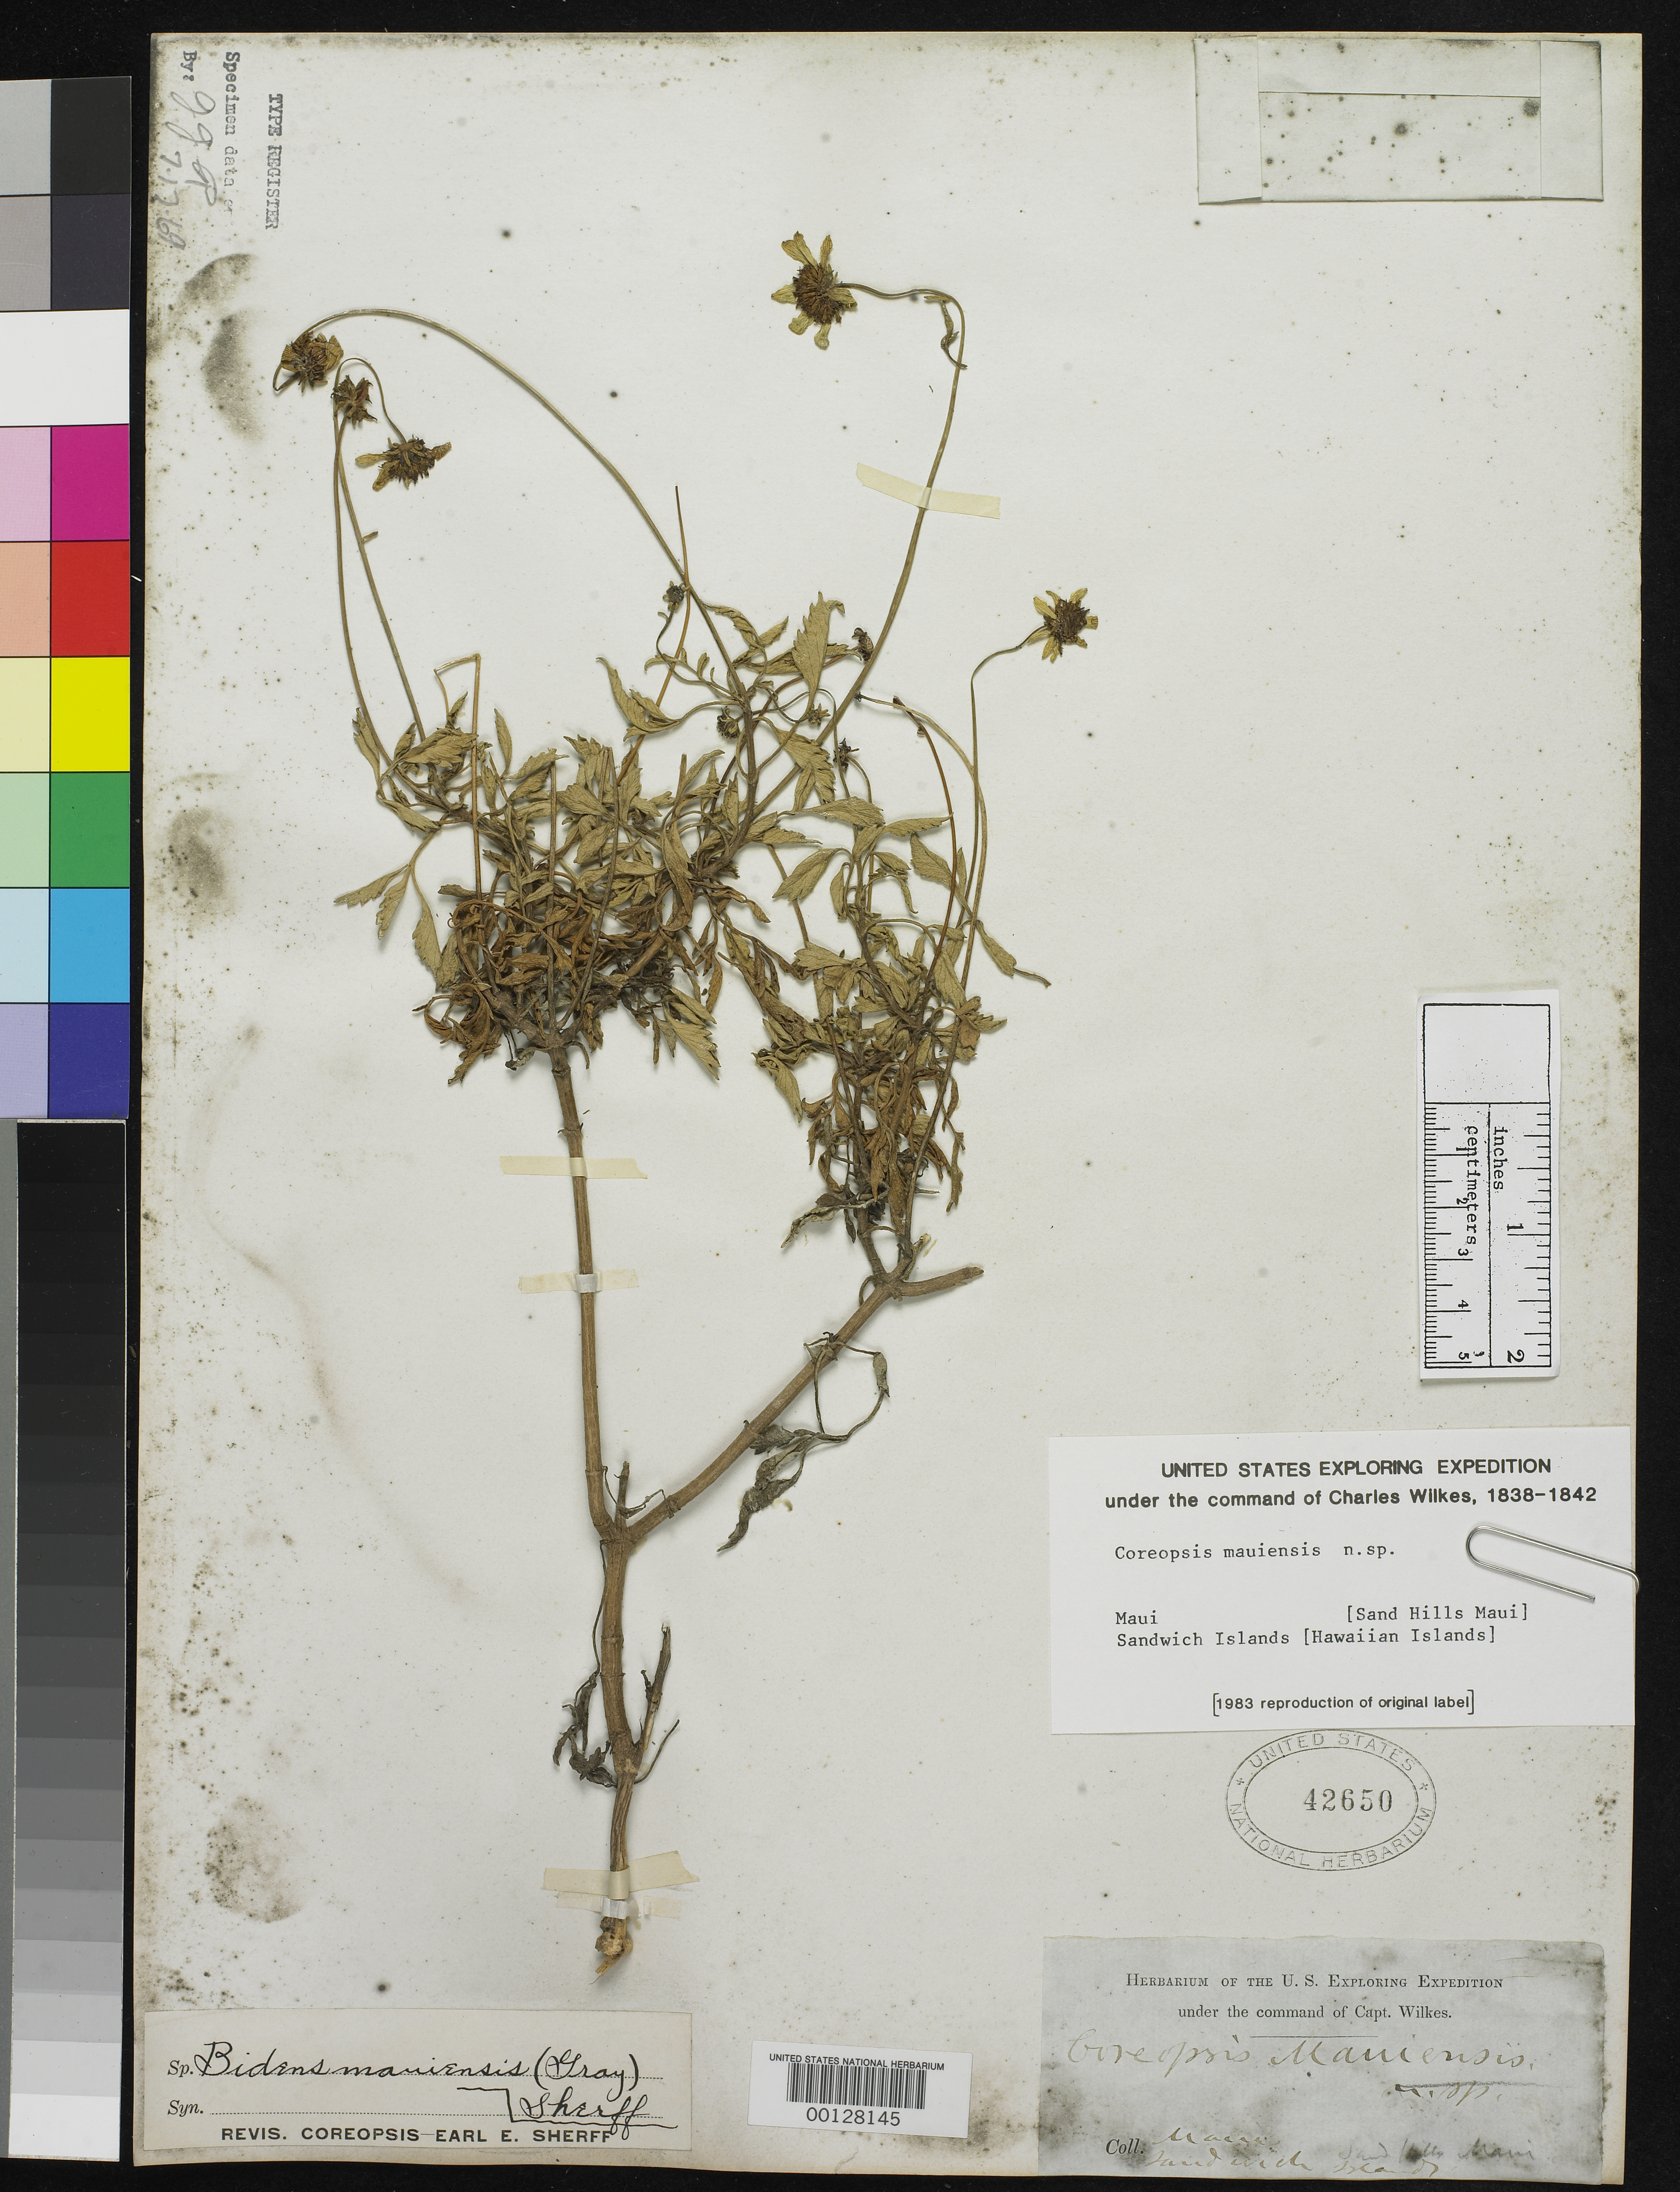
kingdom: Plantae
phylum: Tracheophyta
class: Magnoliopsida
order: Asterales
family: Asteraceae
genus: Coreopsis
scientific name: Coreopsis mauiensis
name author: A. Gray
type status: Type Collection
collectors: Wilkes Explor. Exped.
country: United States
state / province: Hawaii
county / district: Maui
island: Maui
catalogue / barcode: US 42650